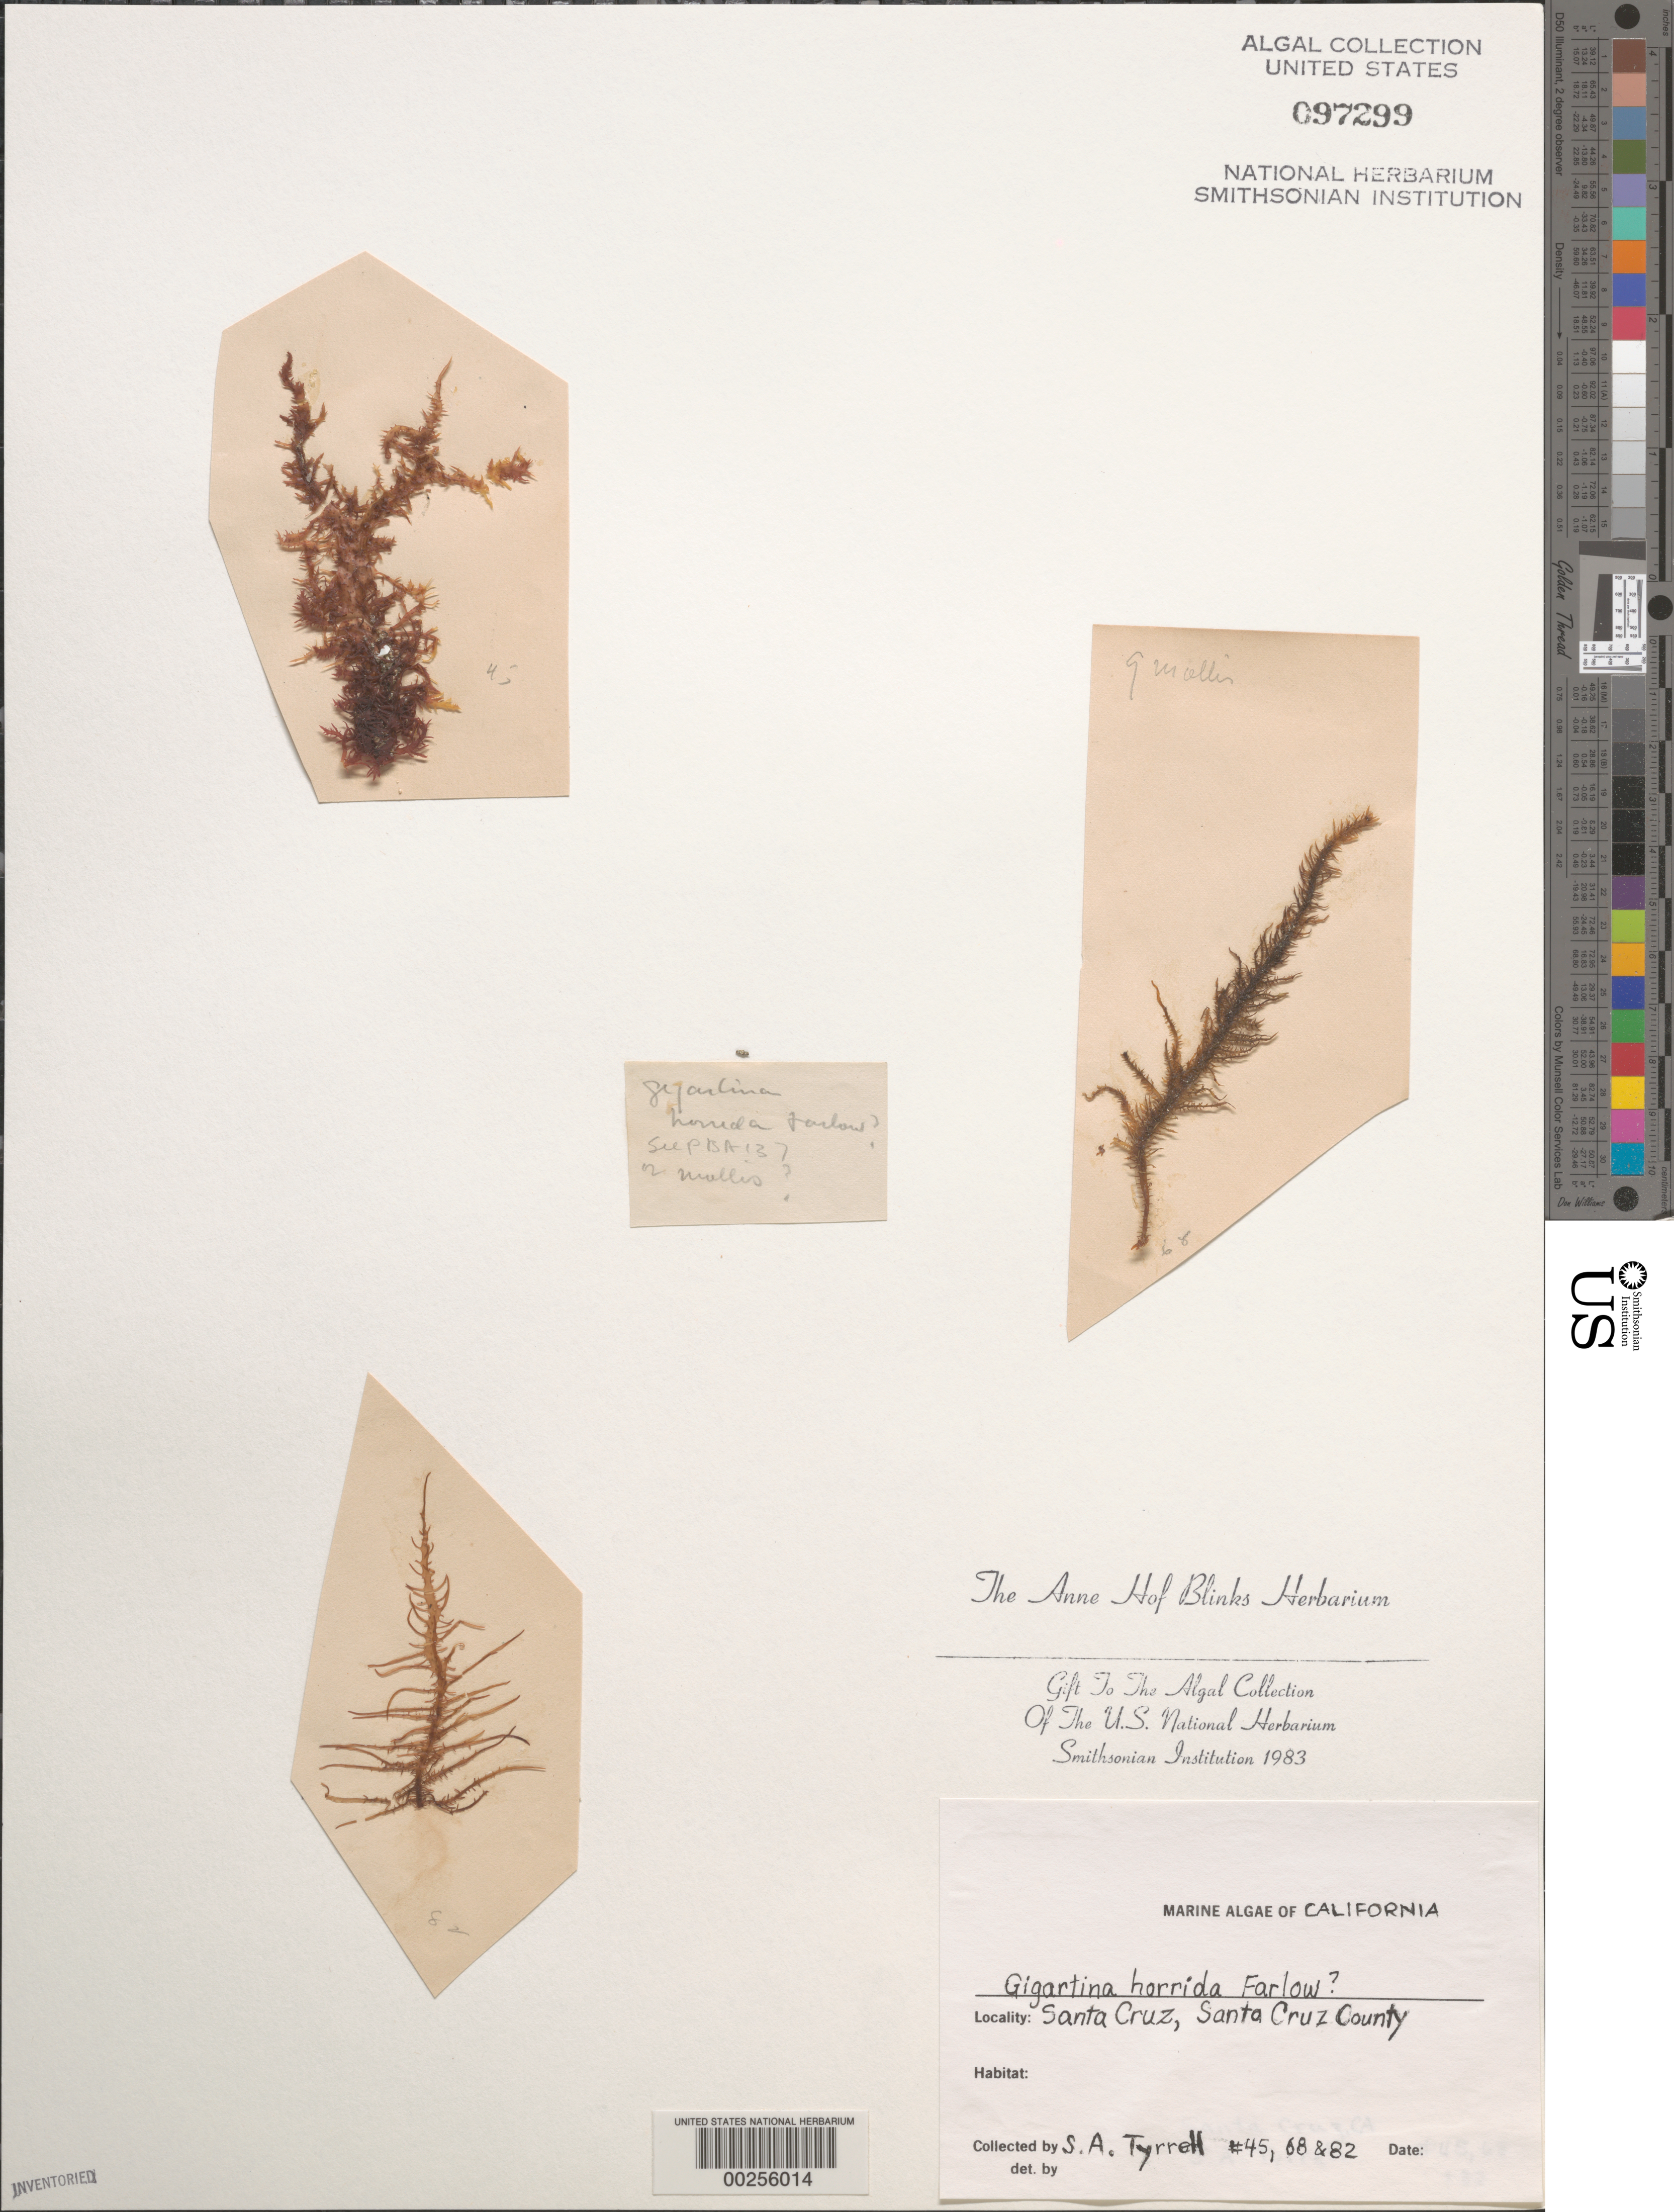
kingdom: Plantae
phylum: Rhodophyta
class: Florideophyceae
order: Ceramiales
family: Rhodomelaceae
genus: Endosiphonia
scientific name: Endosiphonia horrida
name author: (C. Agardh) P.C. Silva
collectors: C. Tyrrell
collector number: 45 & 68 & 82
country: United States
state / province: California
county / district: Santa Cruz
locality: Santa Cruz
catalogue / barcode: US 97299